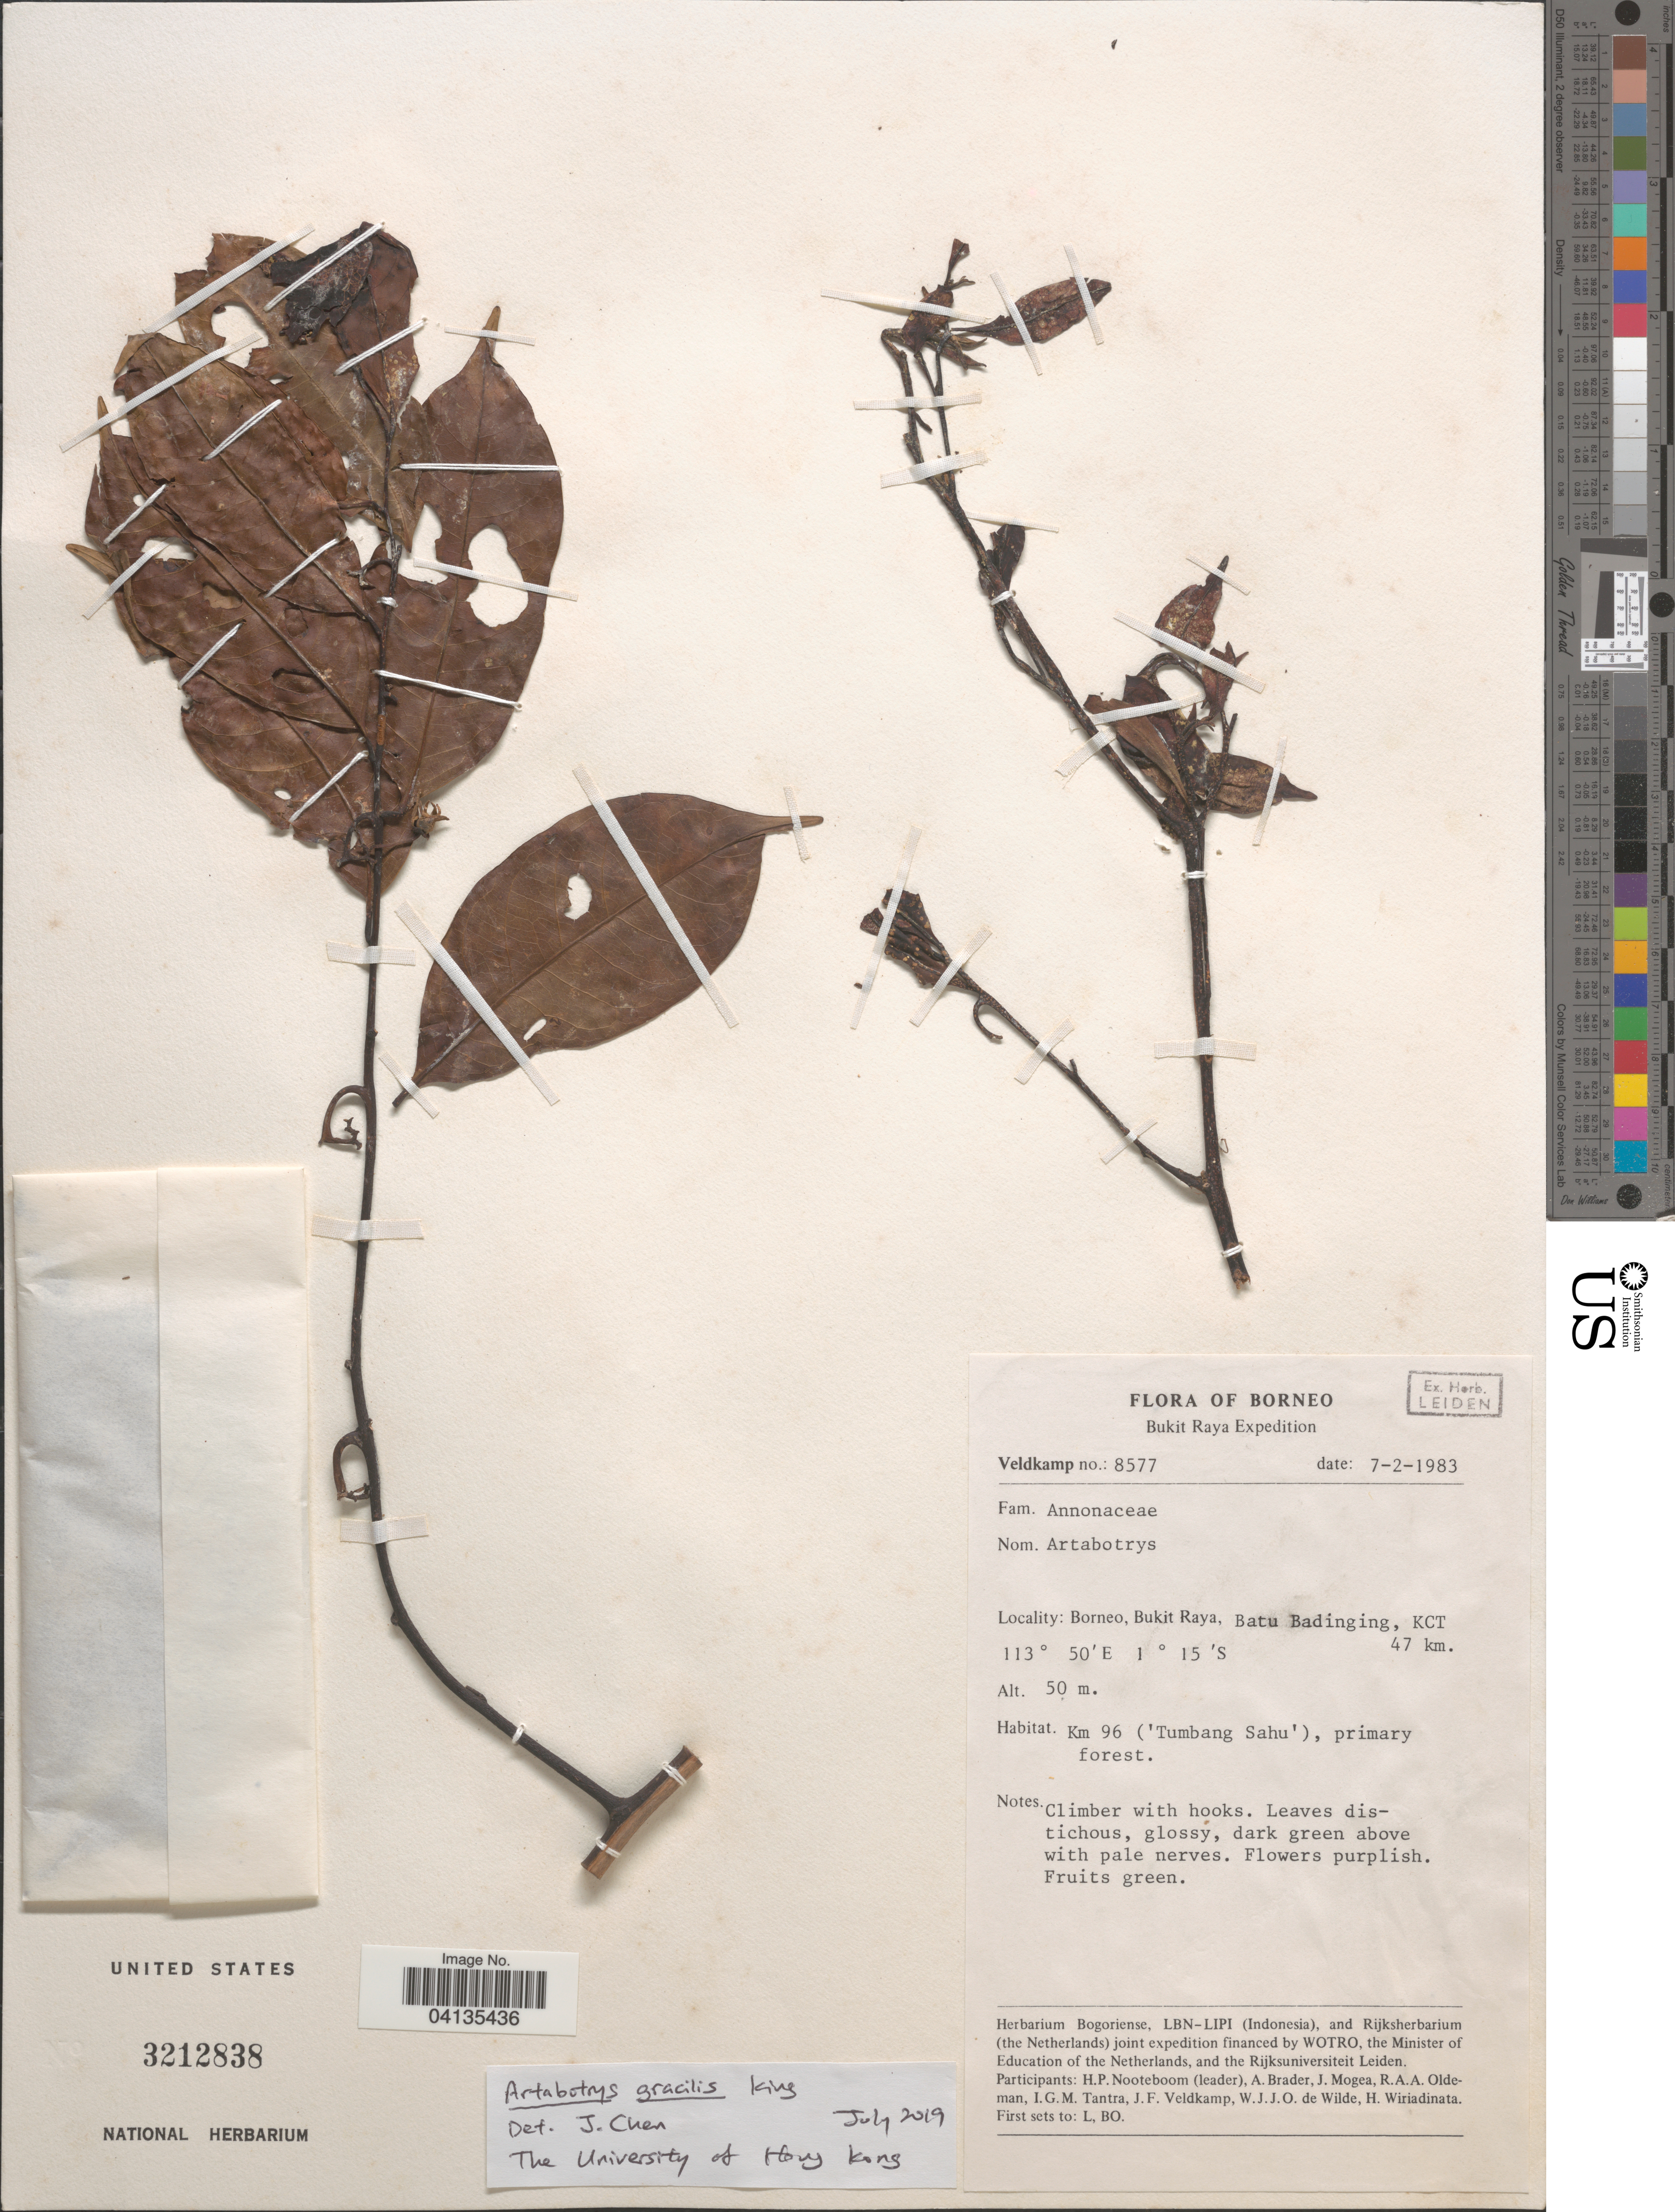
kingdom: Plantae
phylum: Tracheophyta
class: Magnoliopsida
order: Magnoliales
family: Annonaceae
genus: Artabotrys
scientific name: Artabotrys gracilis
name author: King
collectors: J. F. Veldkamp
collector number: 8577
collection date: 1983-02-07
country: Indonesia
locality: Borneo. Bukit Raya Expedition. Borneo, Bukit Raya, Batu Badinging, KCT 47 km. Km 96 ('Tumbang Sahu').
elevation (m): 50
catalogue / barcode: US 3212838